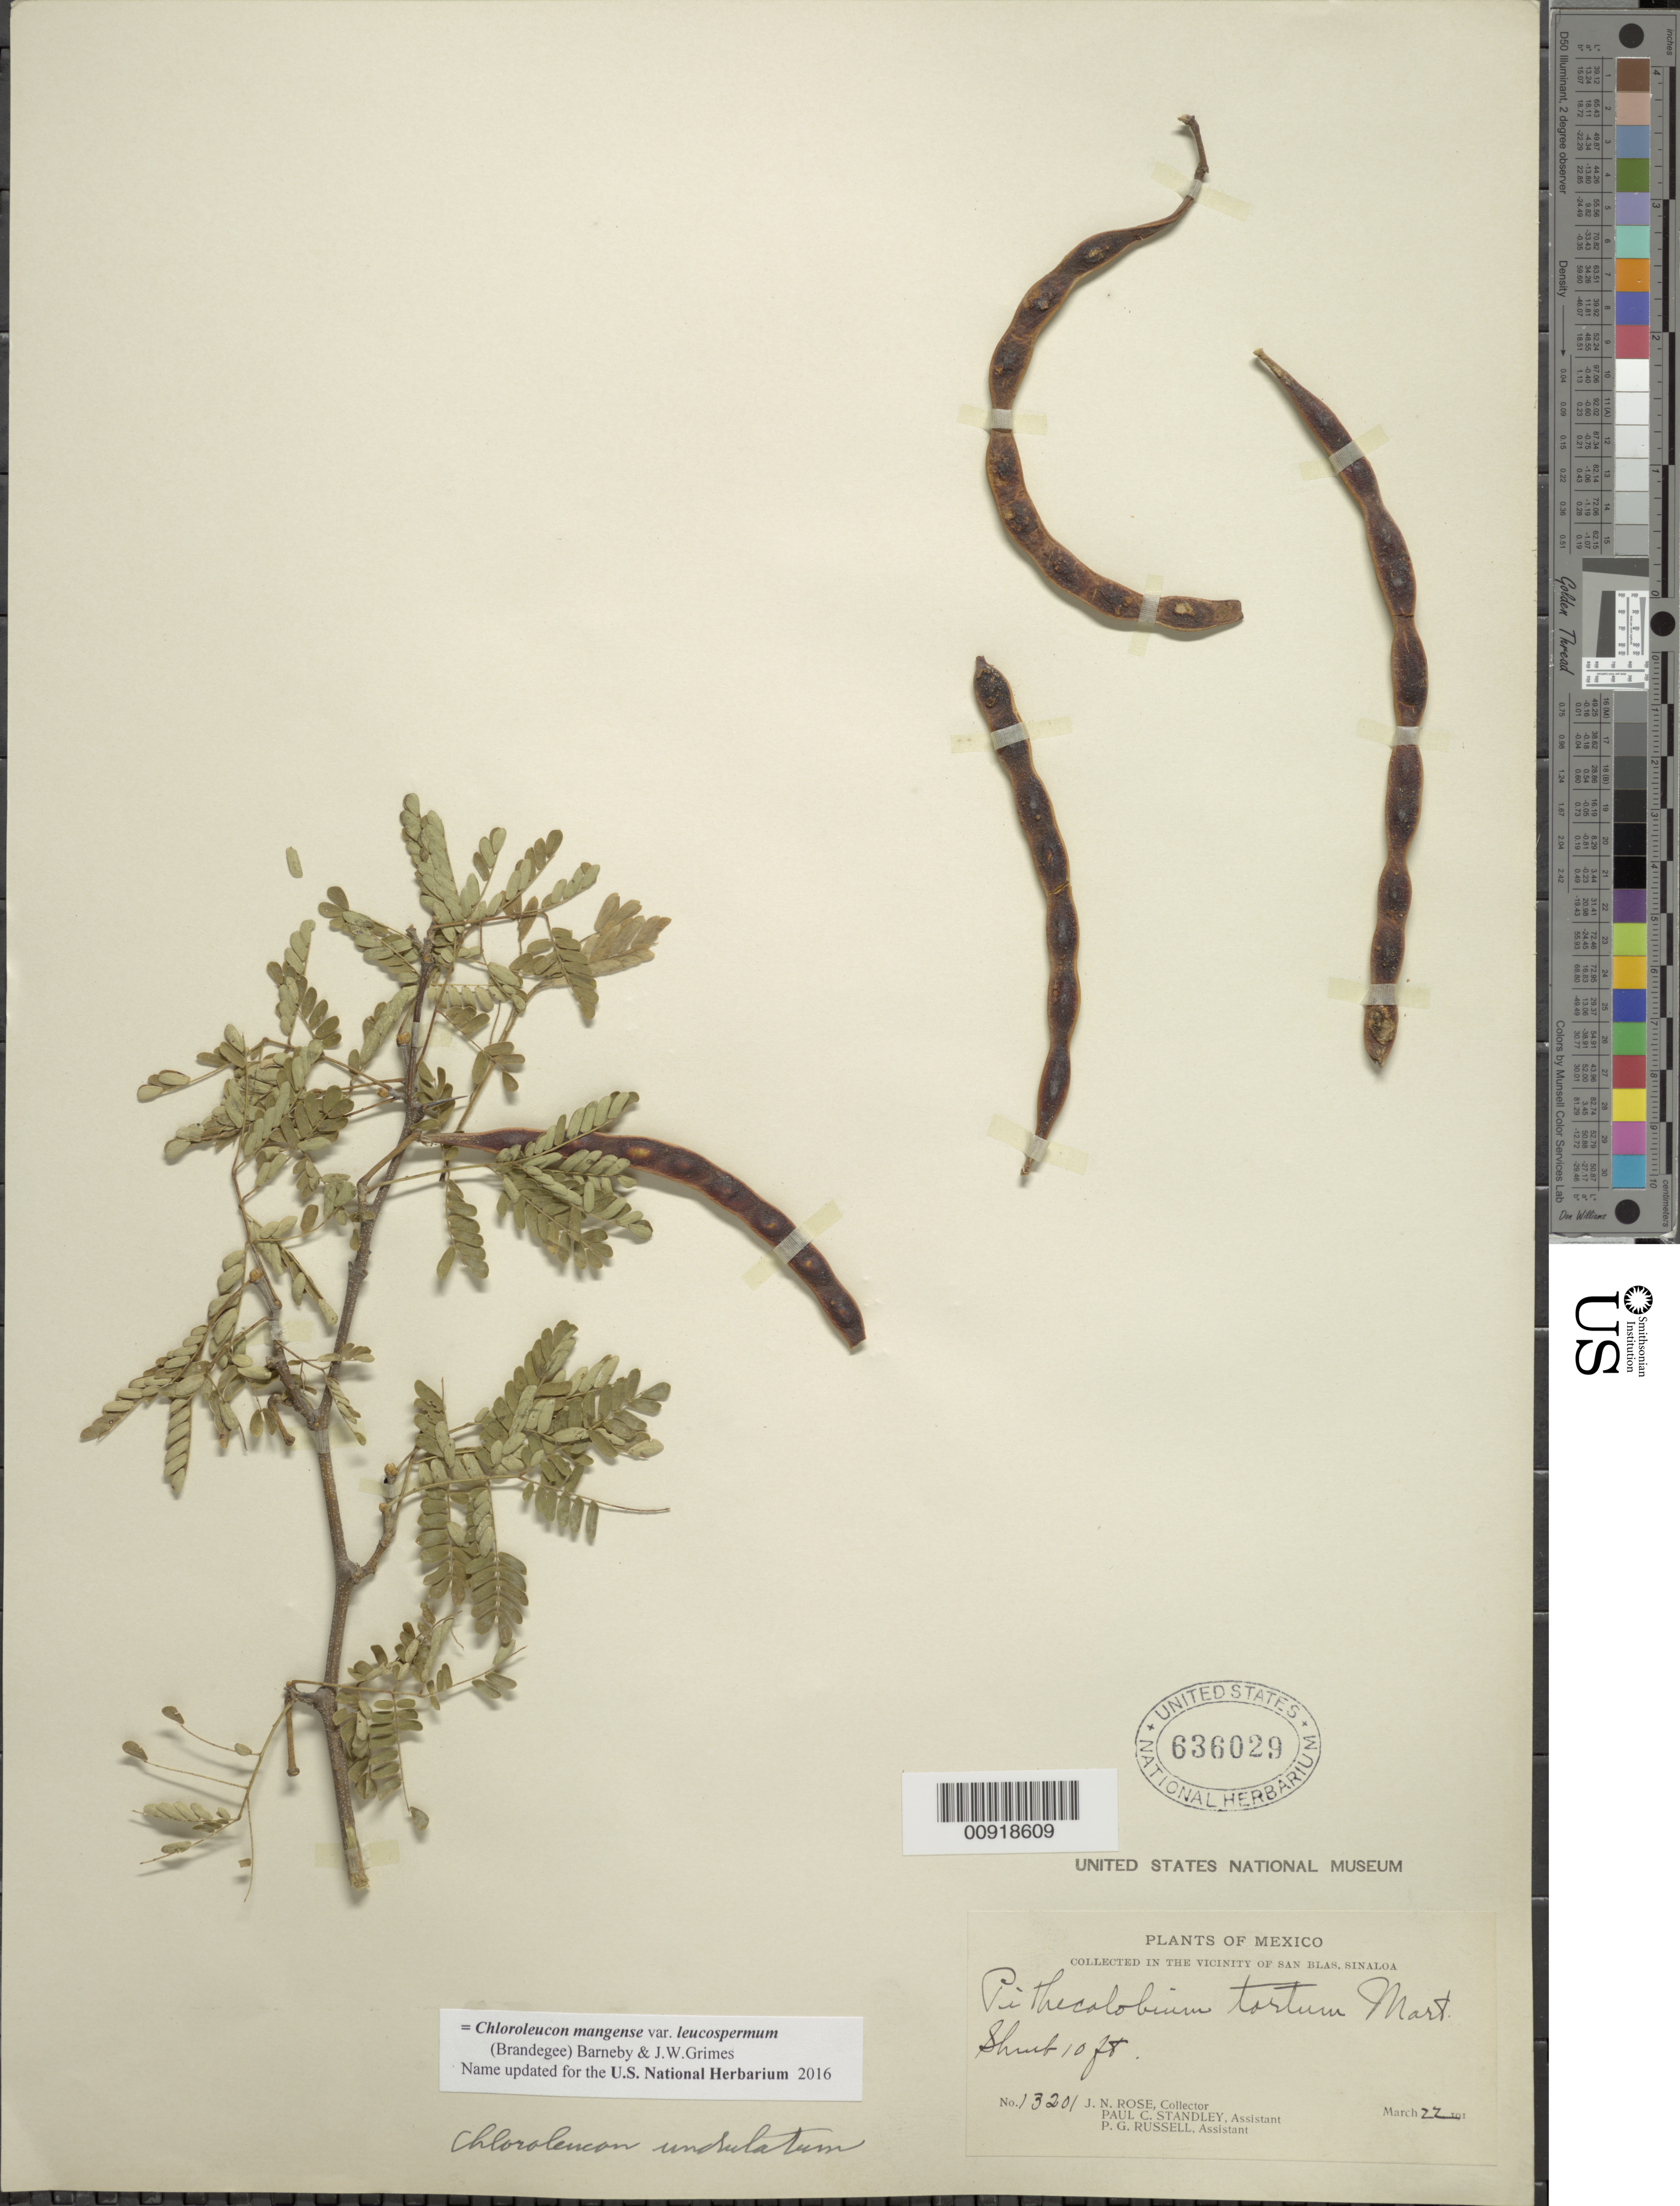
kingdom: Plantae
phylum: Tracheophyta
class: Magnoliopsida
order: Fabales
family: Fabaceae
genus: Chloroleucon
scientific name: Chloroleucon mangense var. leucospermum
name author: (Brandegee) Barneby & J.W. Grimes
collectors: J. N. Rose, P. C. Standley & P. G. Russell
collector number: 13201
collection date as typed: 22 Mar 191-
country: Mexico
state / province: Sinaloa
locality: In the vicinity of San Blas, Sinaloa.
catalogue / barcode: US 636029